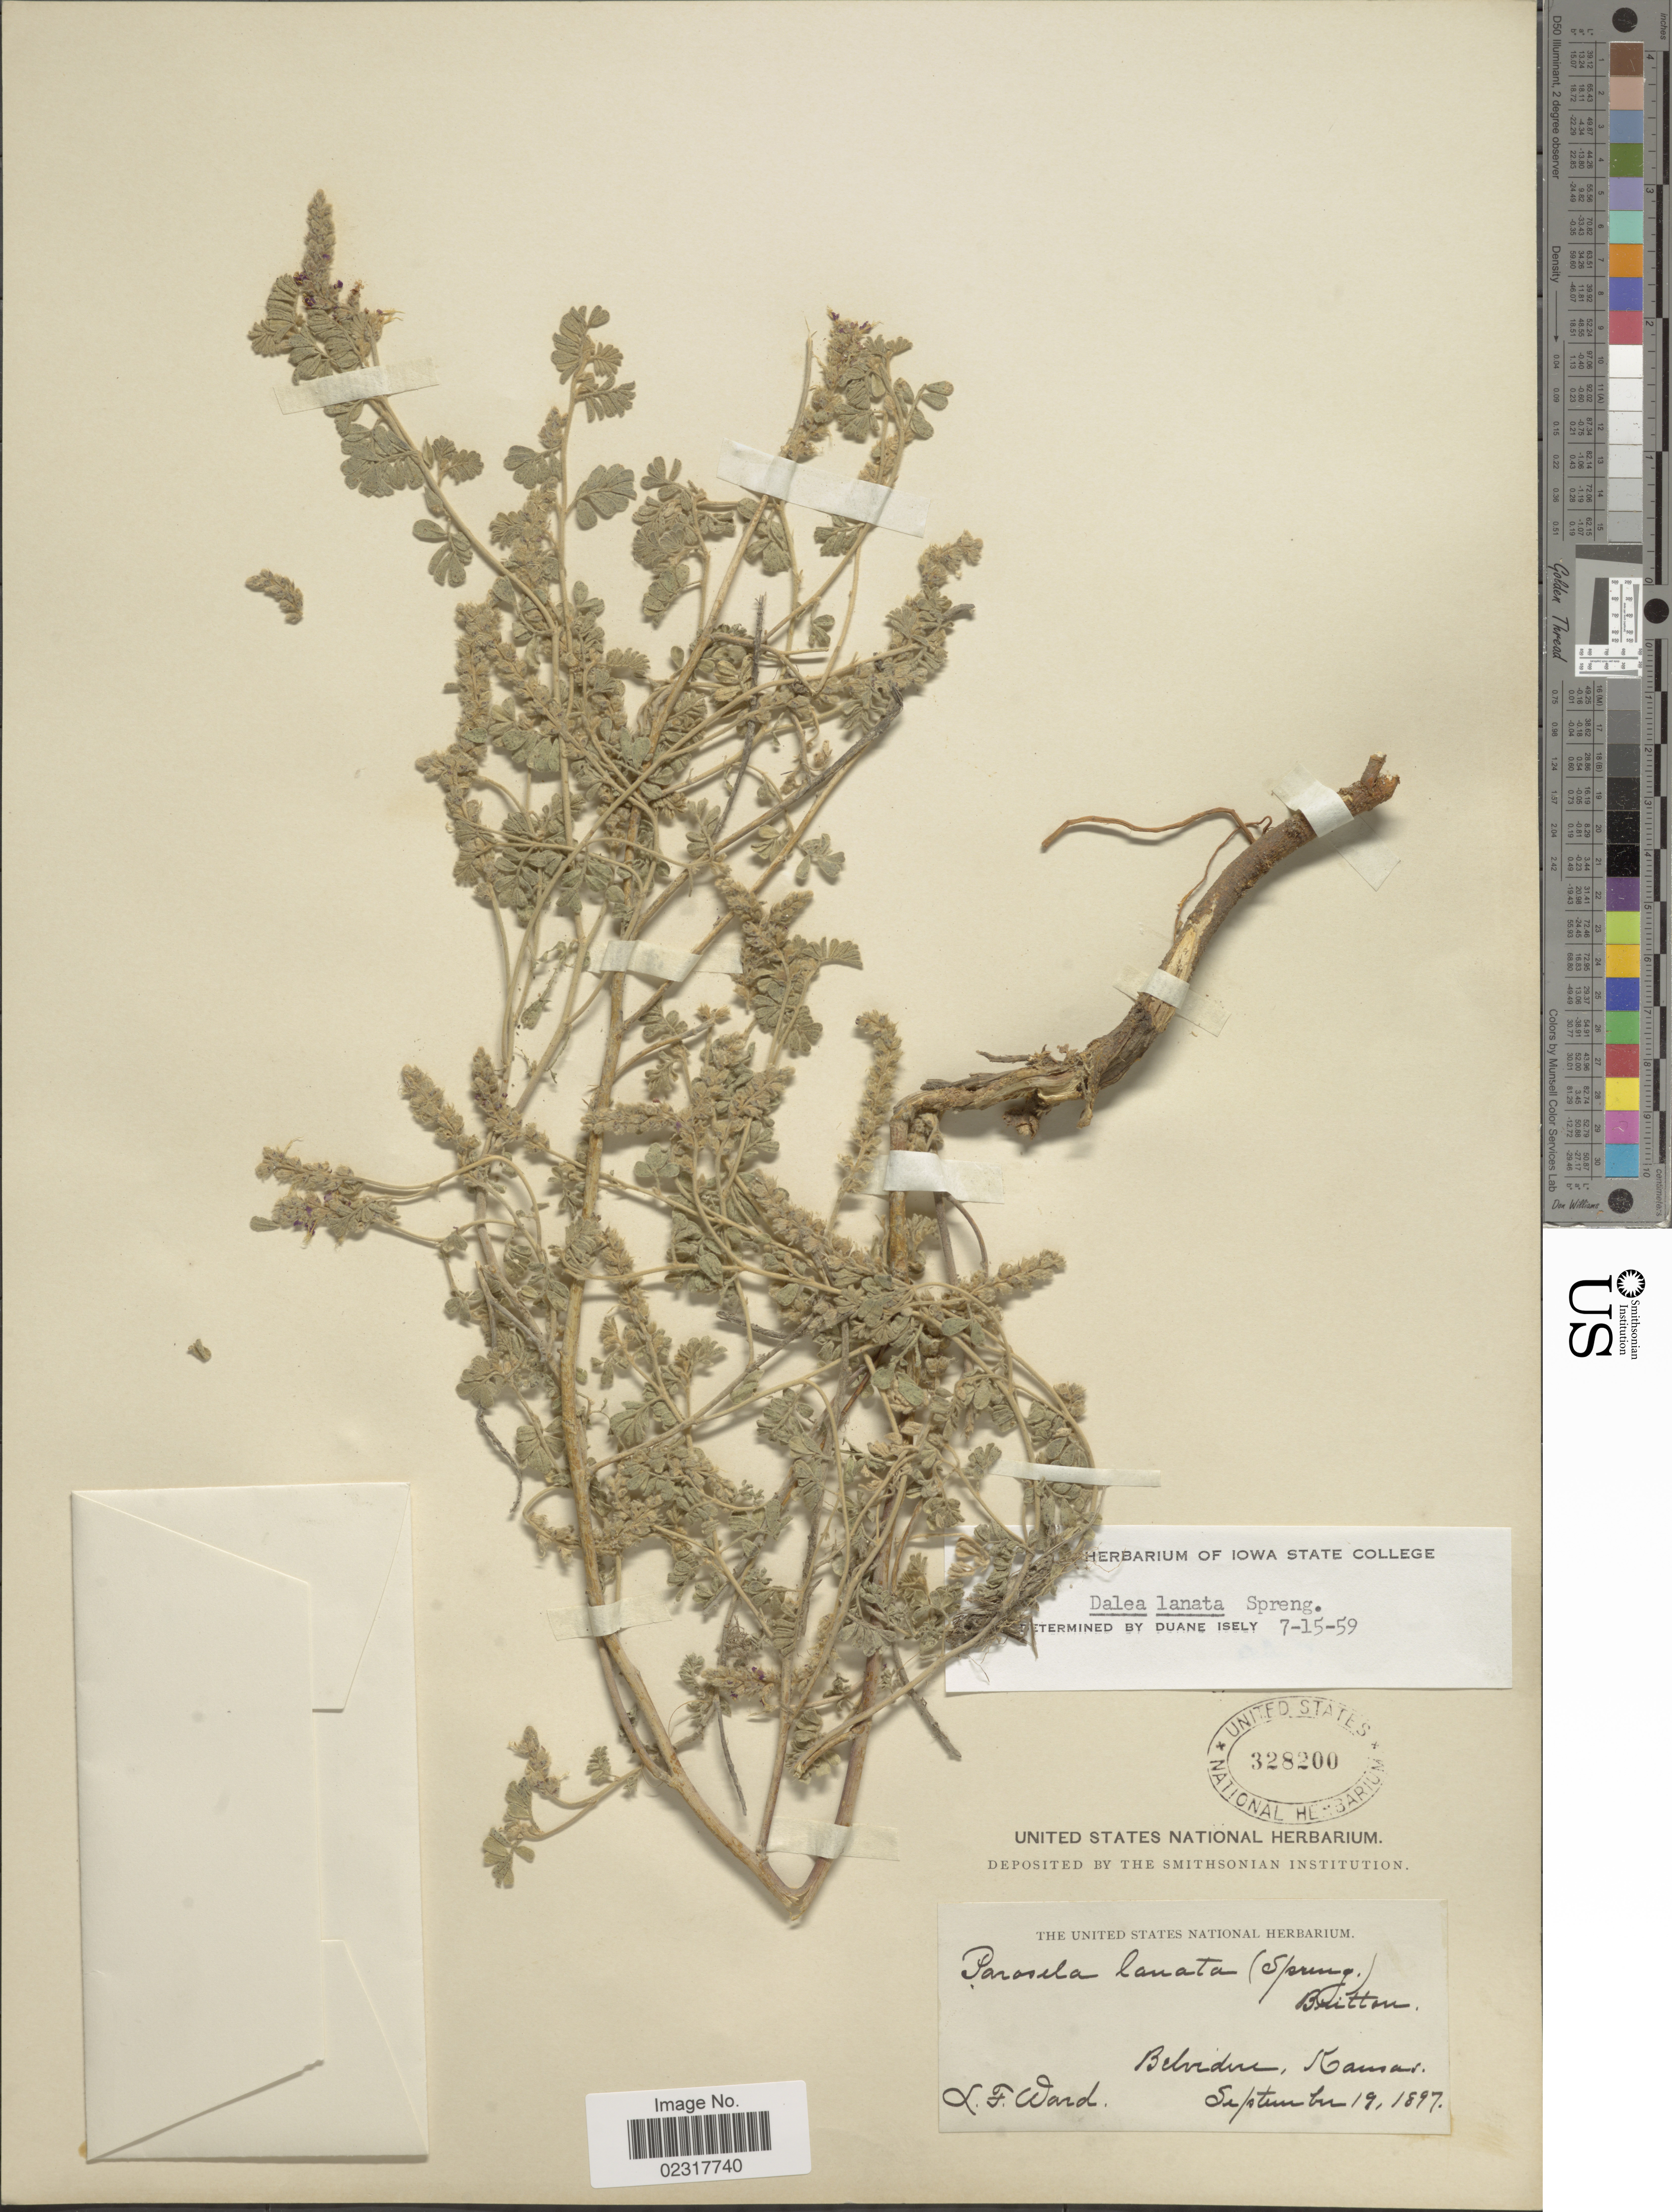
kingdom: Plantae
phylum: Tracheophyta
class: Magnoliopsida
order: Fabales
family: Fabaceae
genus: Dalea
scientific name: Dalea lanata var. lanata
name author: Spreng.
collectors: L. Ward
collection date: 1897-09-19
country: United States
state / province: Kansas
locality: Belvidere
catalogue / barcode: US 328200